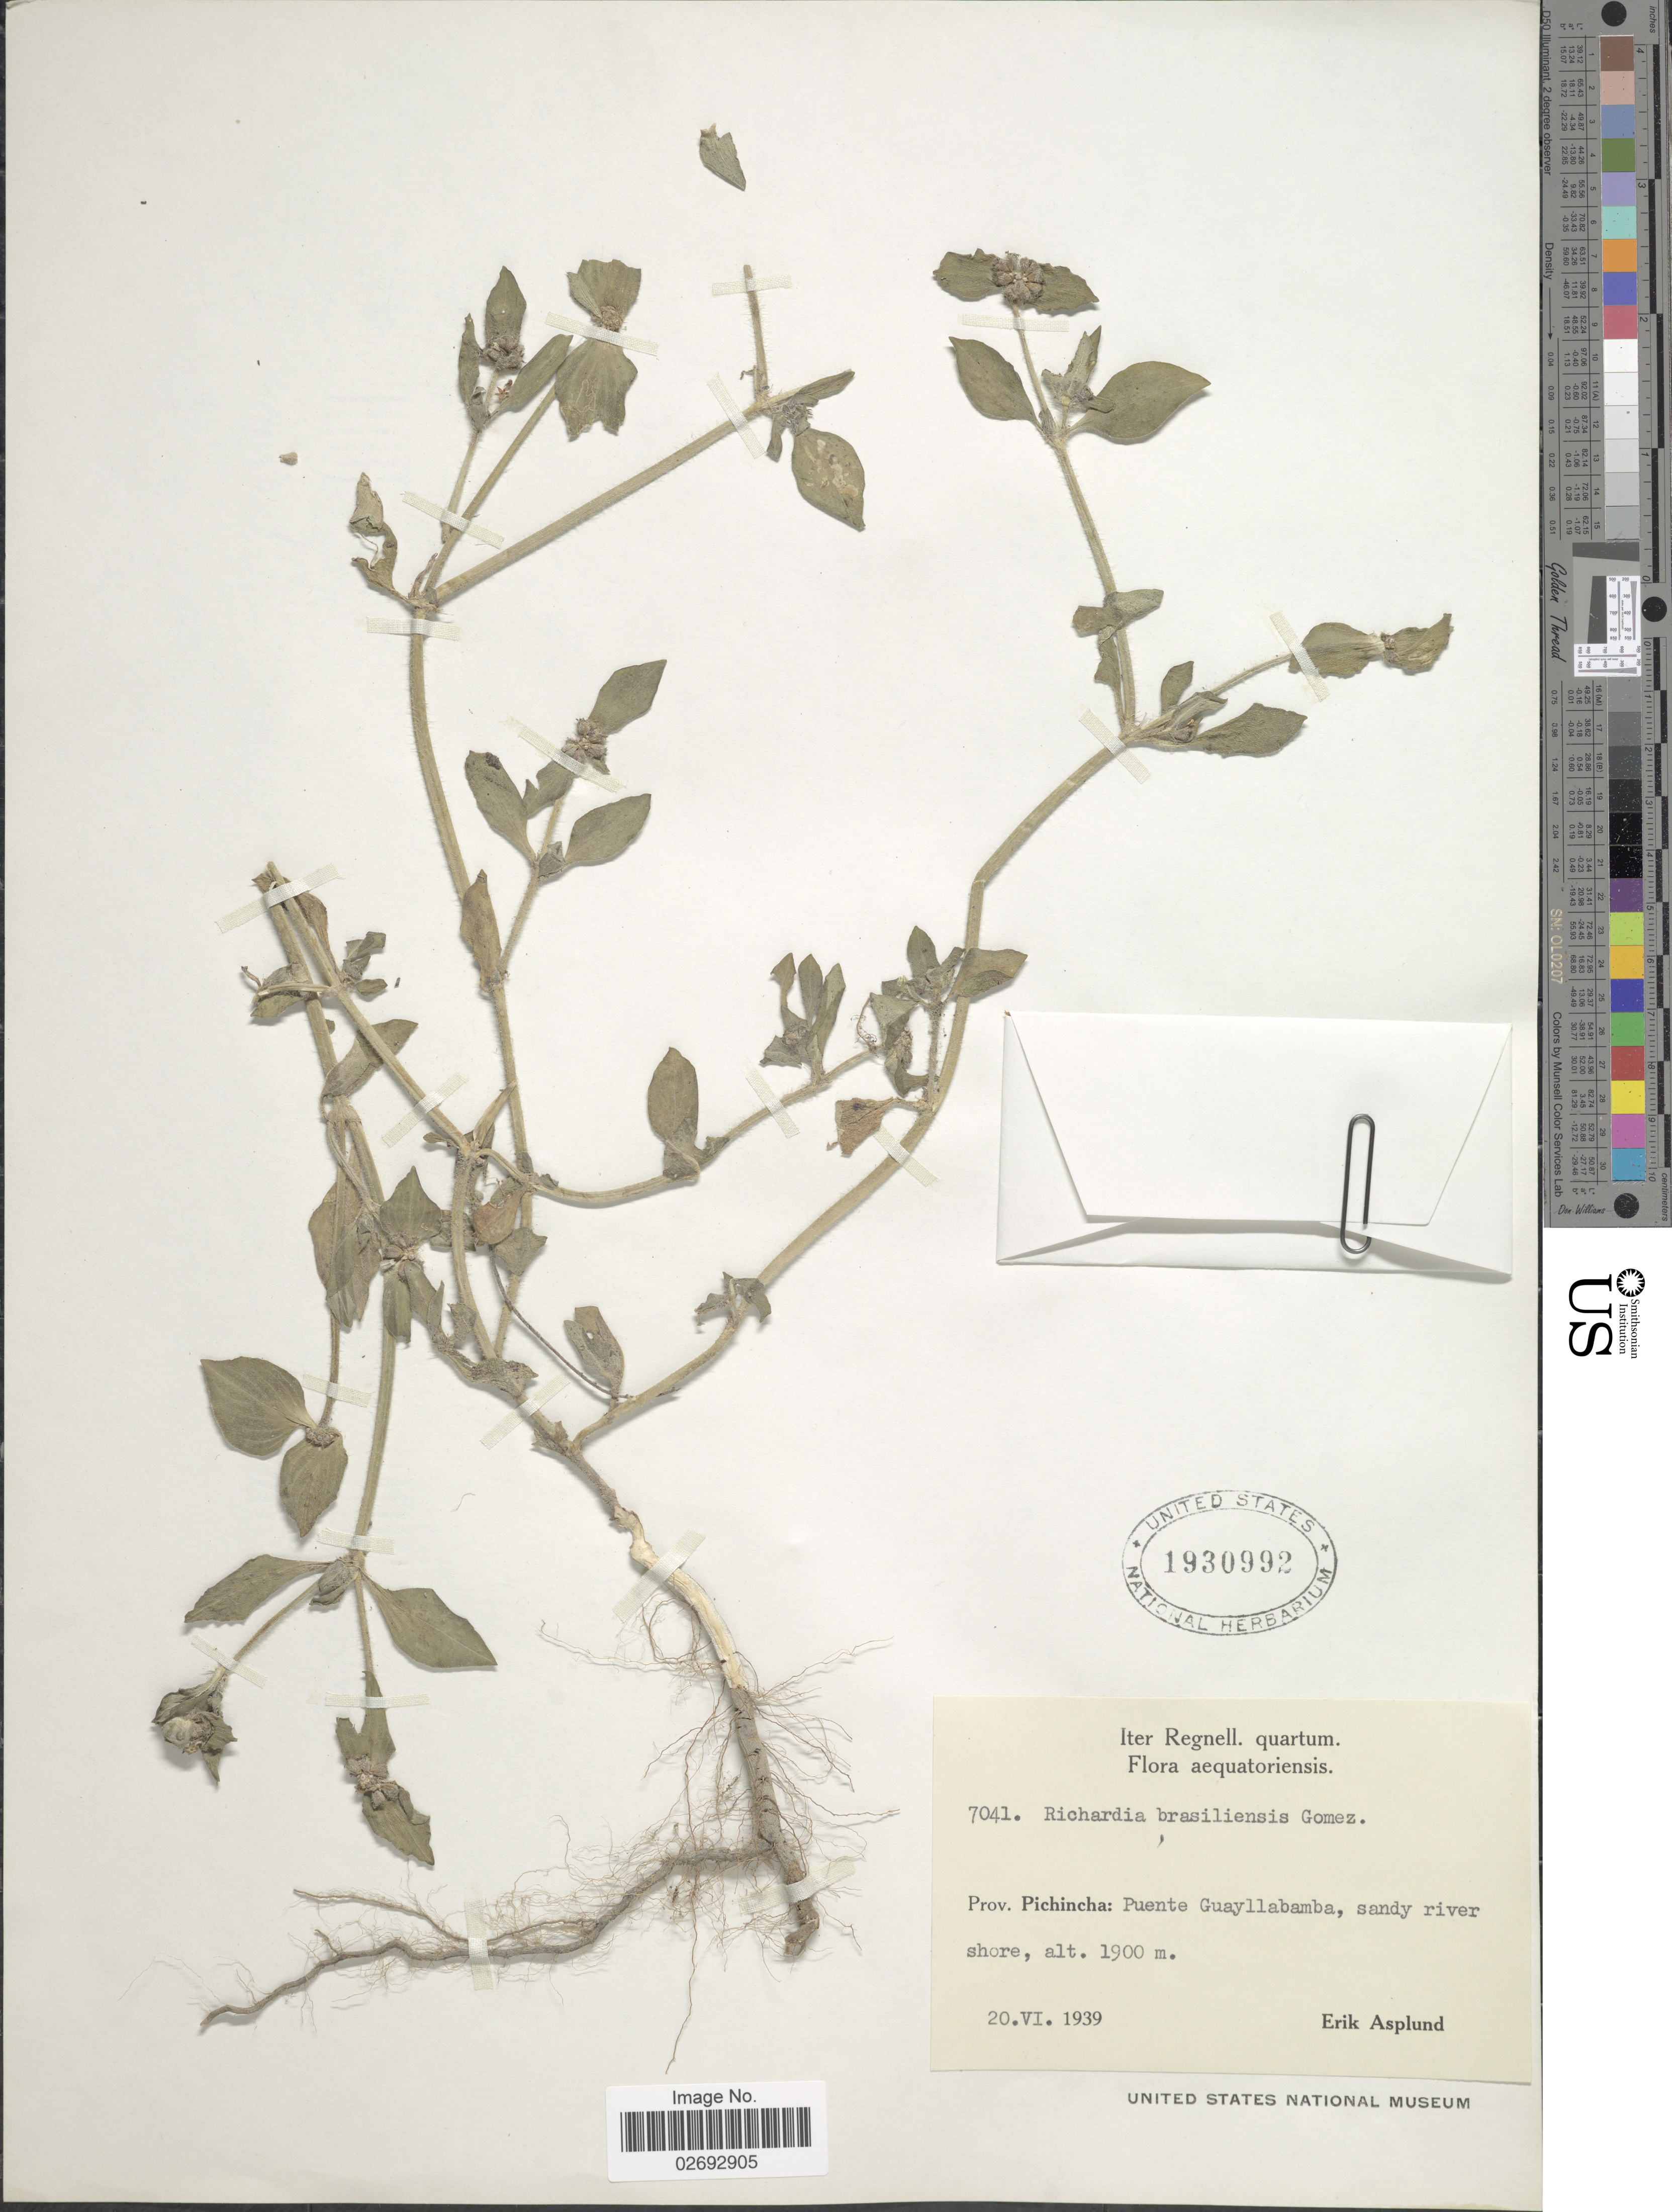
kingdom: Plantae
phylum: Tracheophyta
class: Magnoliopsida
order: Gentianales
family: Rubiaceae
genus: Richardia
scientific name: Richardia brasiliensis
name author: Gomes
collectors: E. Asplund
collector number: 7041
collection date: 1939-06-20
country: Ecuador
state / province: Pichincha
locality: Aequatoriensis. Puente Guayllabamba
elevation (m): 1900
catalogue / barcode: US 1930992